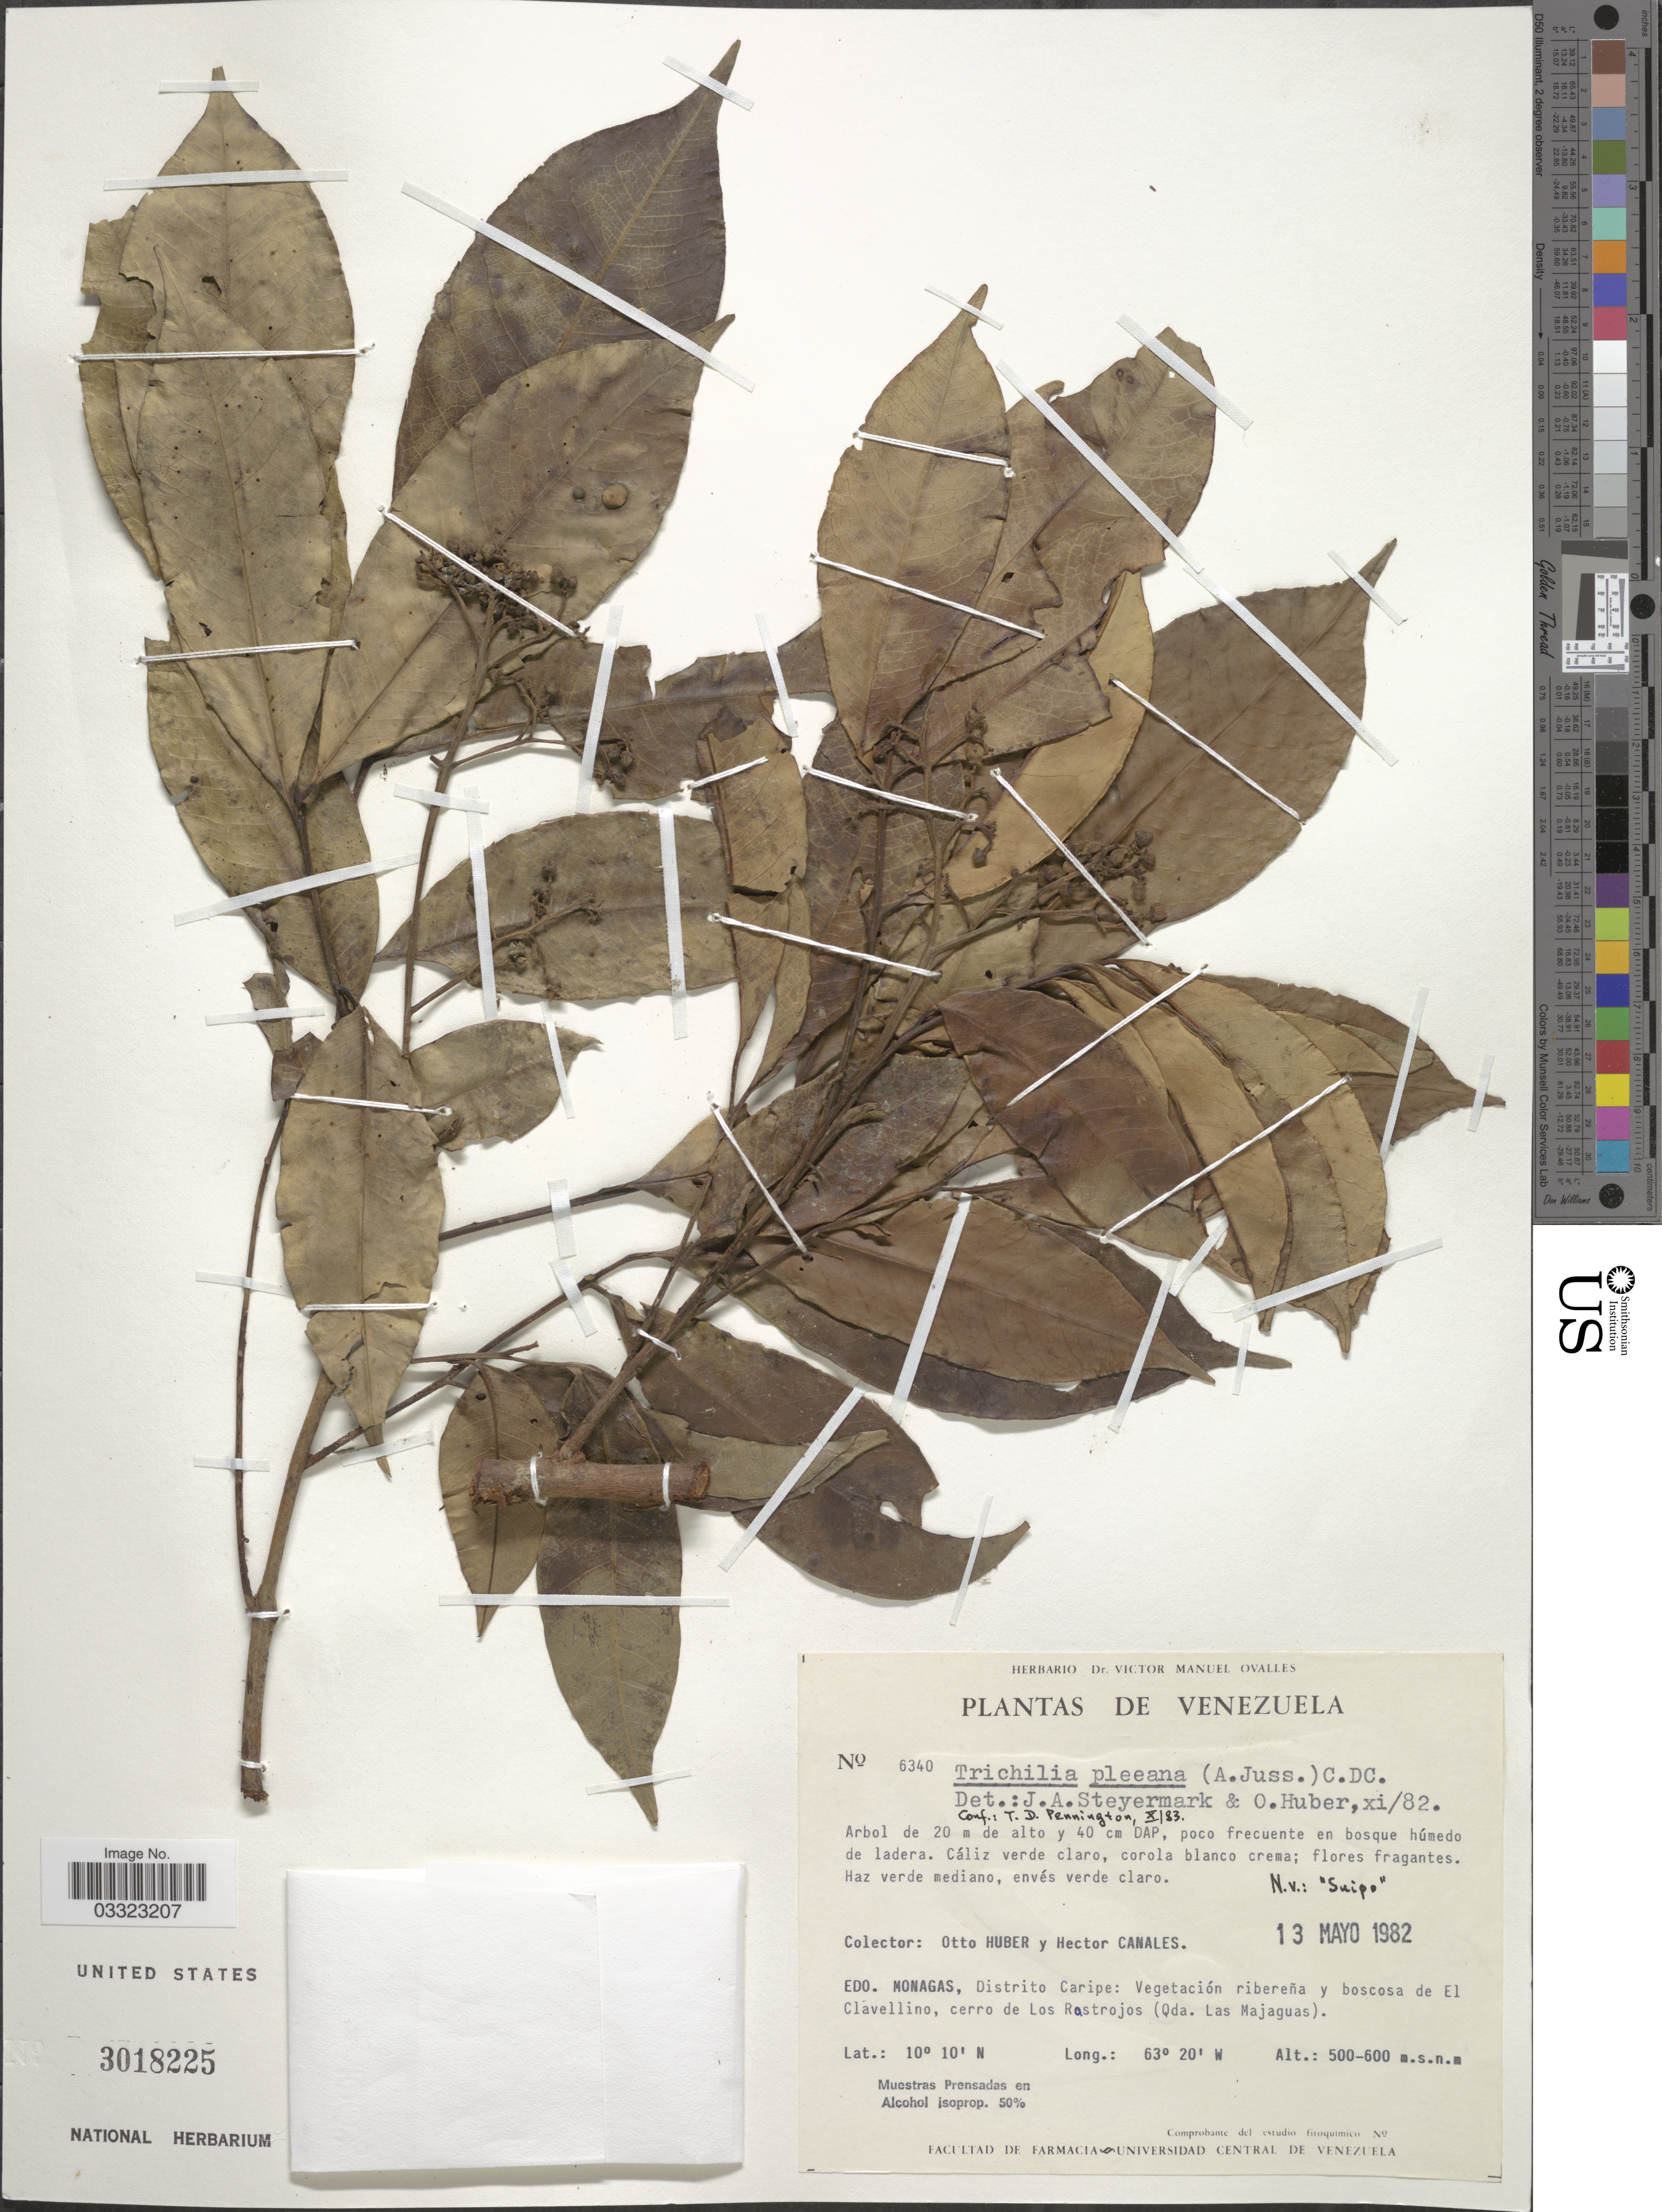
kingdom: Plantae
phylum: Tracheophyta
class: Magnoliopsida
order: Sapindales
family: Meliaceae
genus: Trichilia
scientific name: Trichilia pleeana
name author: (A. Juss.) C. DC.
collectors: O. Huber & H. Canales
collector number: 6340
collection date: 1982-05-13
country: Venezuela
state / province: Monagas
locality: Distrito Caripe: Vegetación ribereña y boscosa de El Clvellino, cerro de Los Rastrojos (Qda. Las Majaguas).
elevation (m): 500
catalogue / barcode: US 3018225